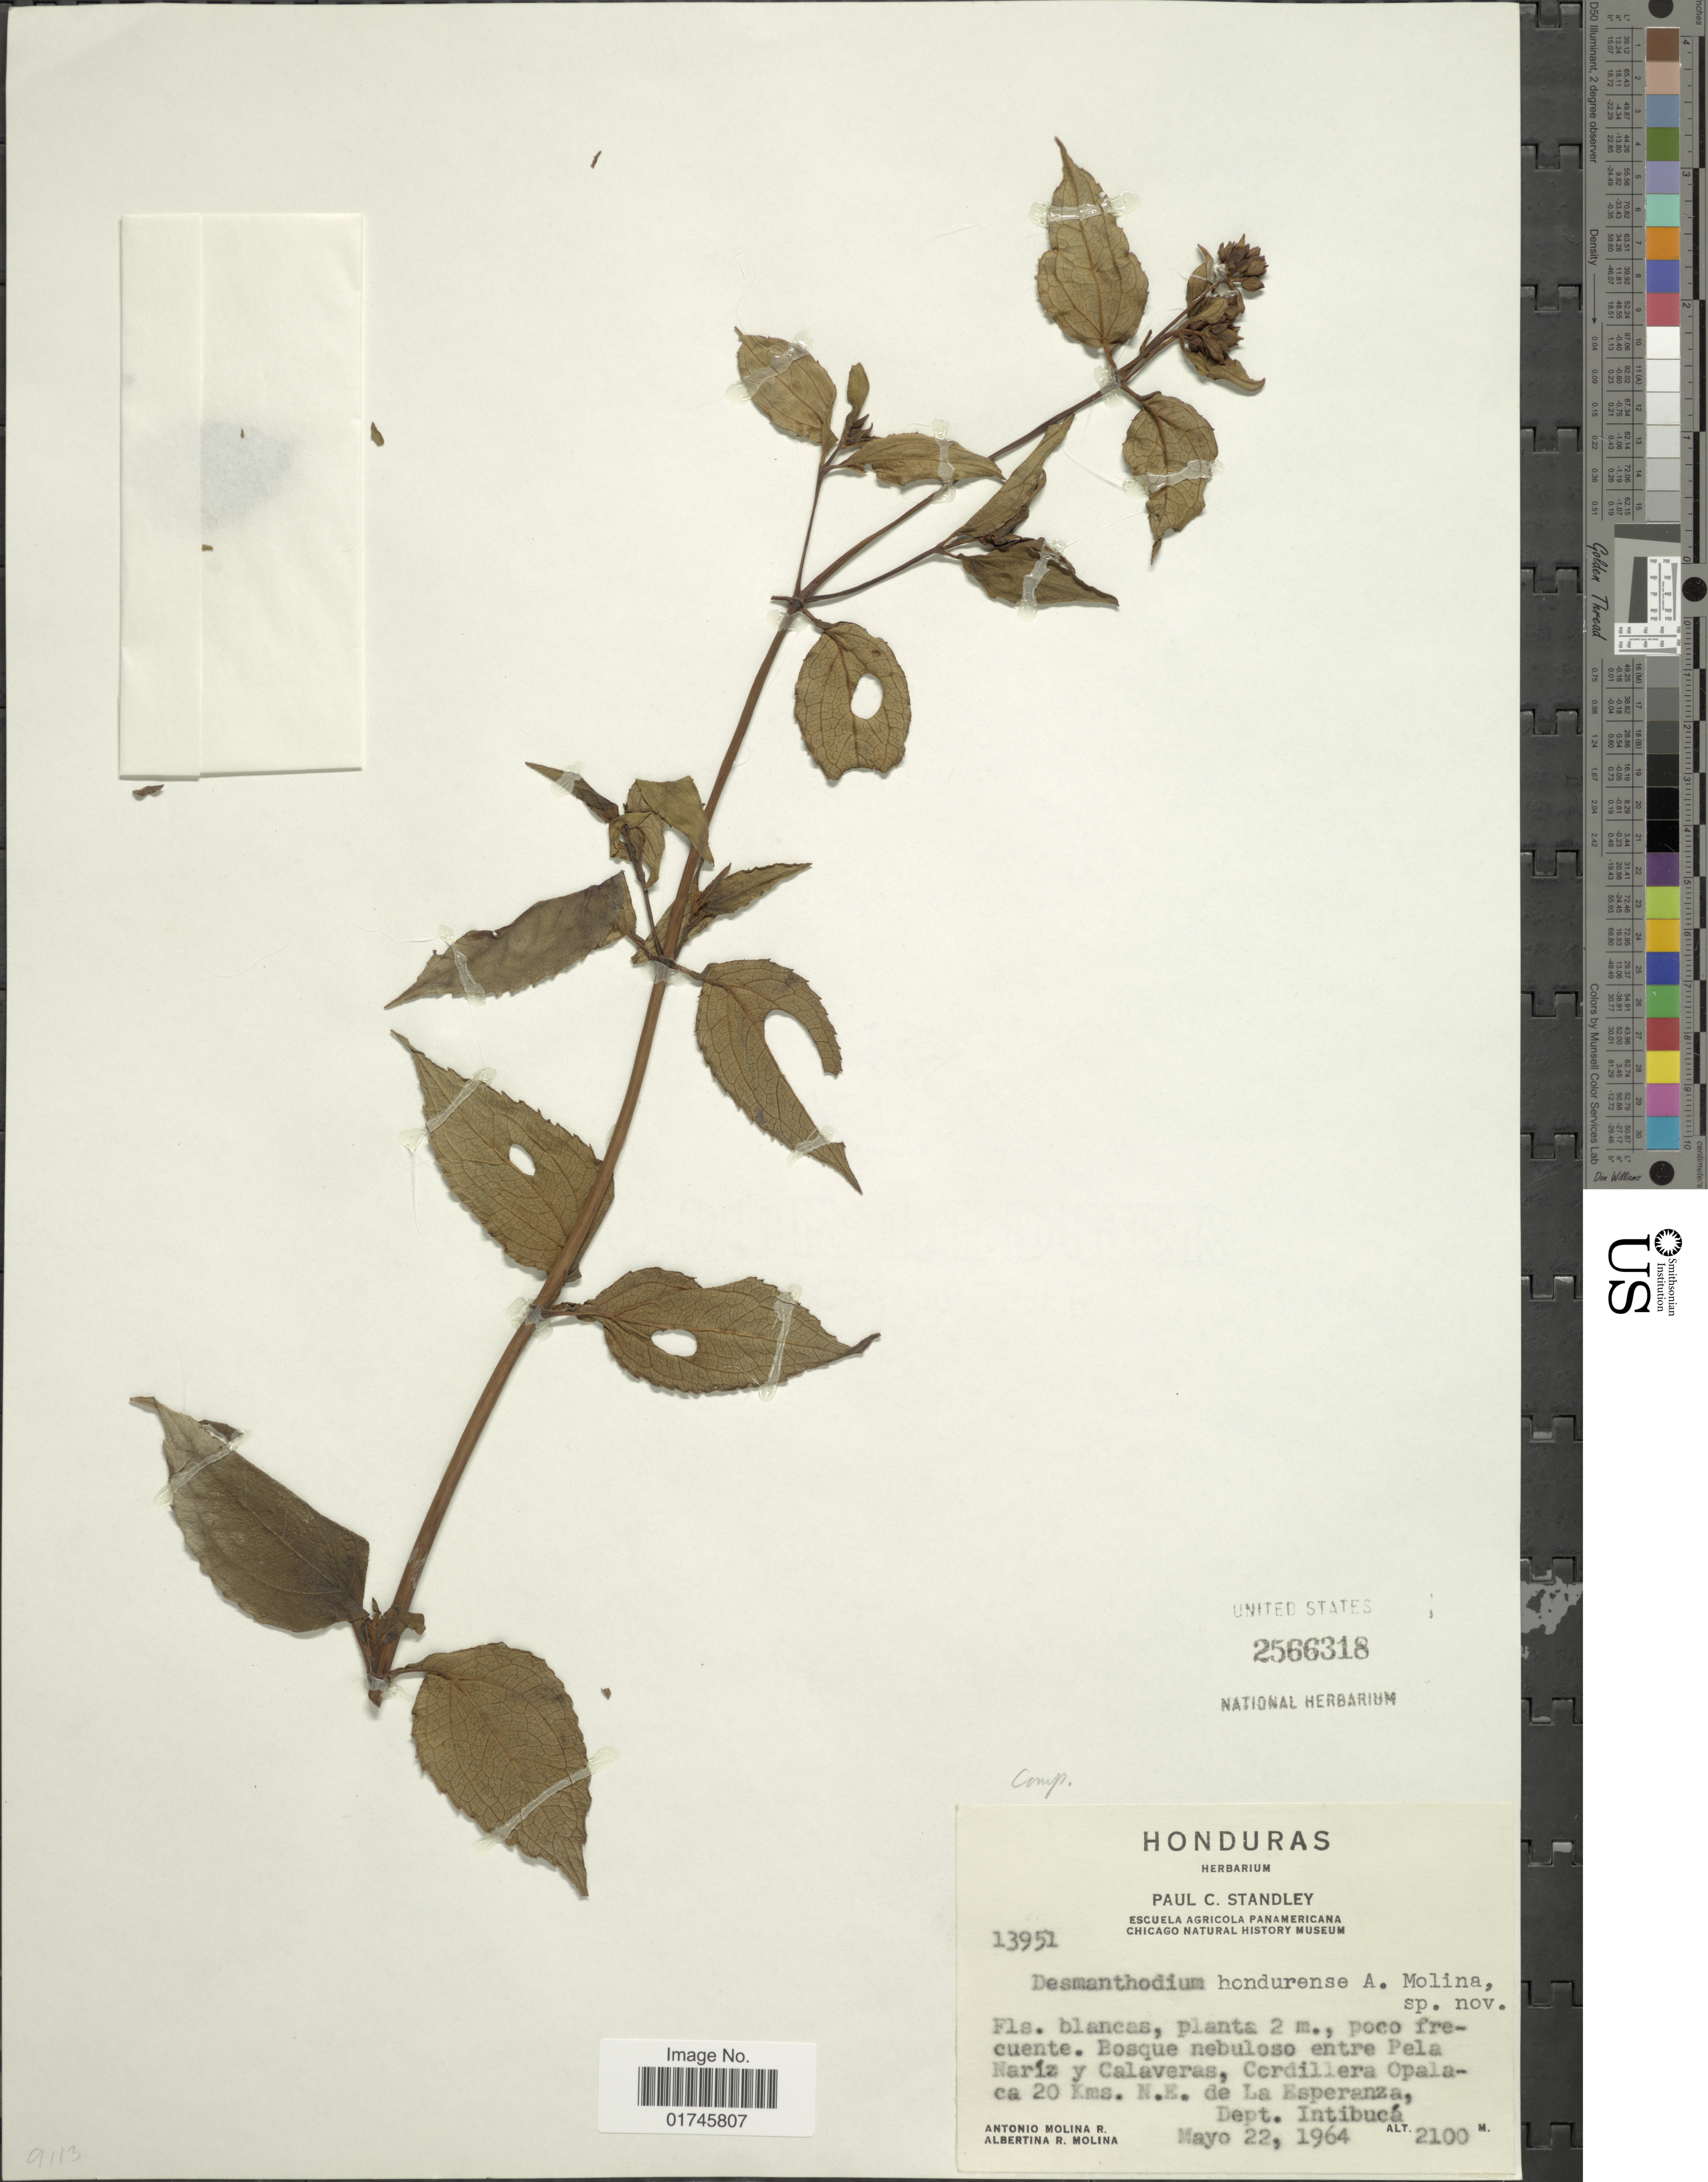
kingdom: Plantae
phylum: Tracheophyta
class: Magnoliopsida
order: Asterales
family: Asteraceae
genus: Desmanthodium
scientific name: Desmanthodium hondurense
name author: Molina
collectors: A. Molina R. & A. R. Molina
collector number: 13951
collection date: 1964-05-22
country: Honduras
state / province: Intibuca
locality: Bosque nebuloso entre Pela Nariz y Cavalaveras, Cordillera Opala ca 20 kms N, E. de la Esperanza. Dept. Intibuca.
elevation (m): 2100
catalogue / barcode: US 2566318